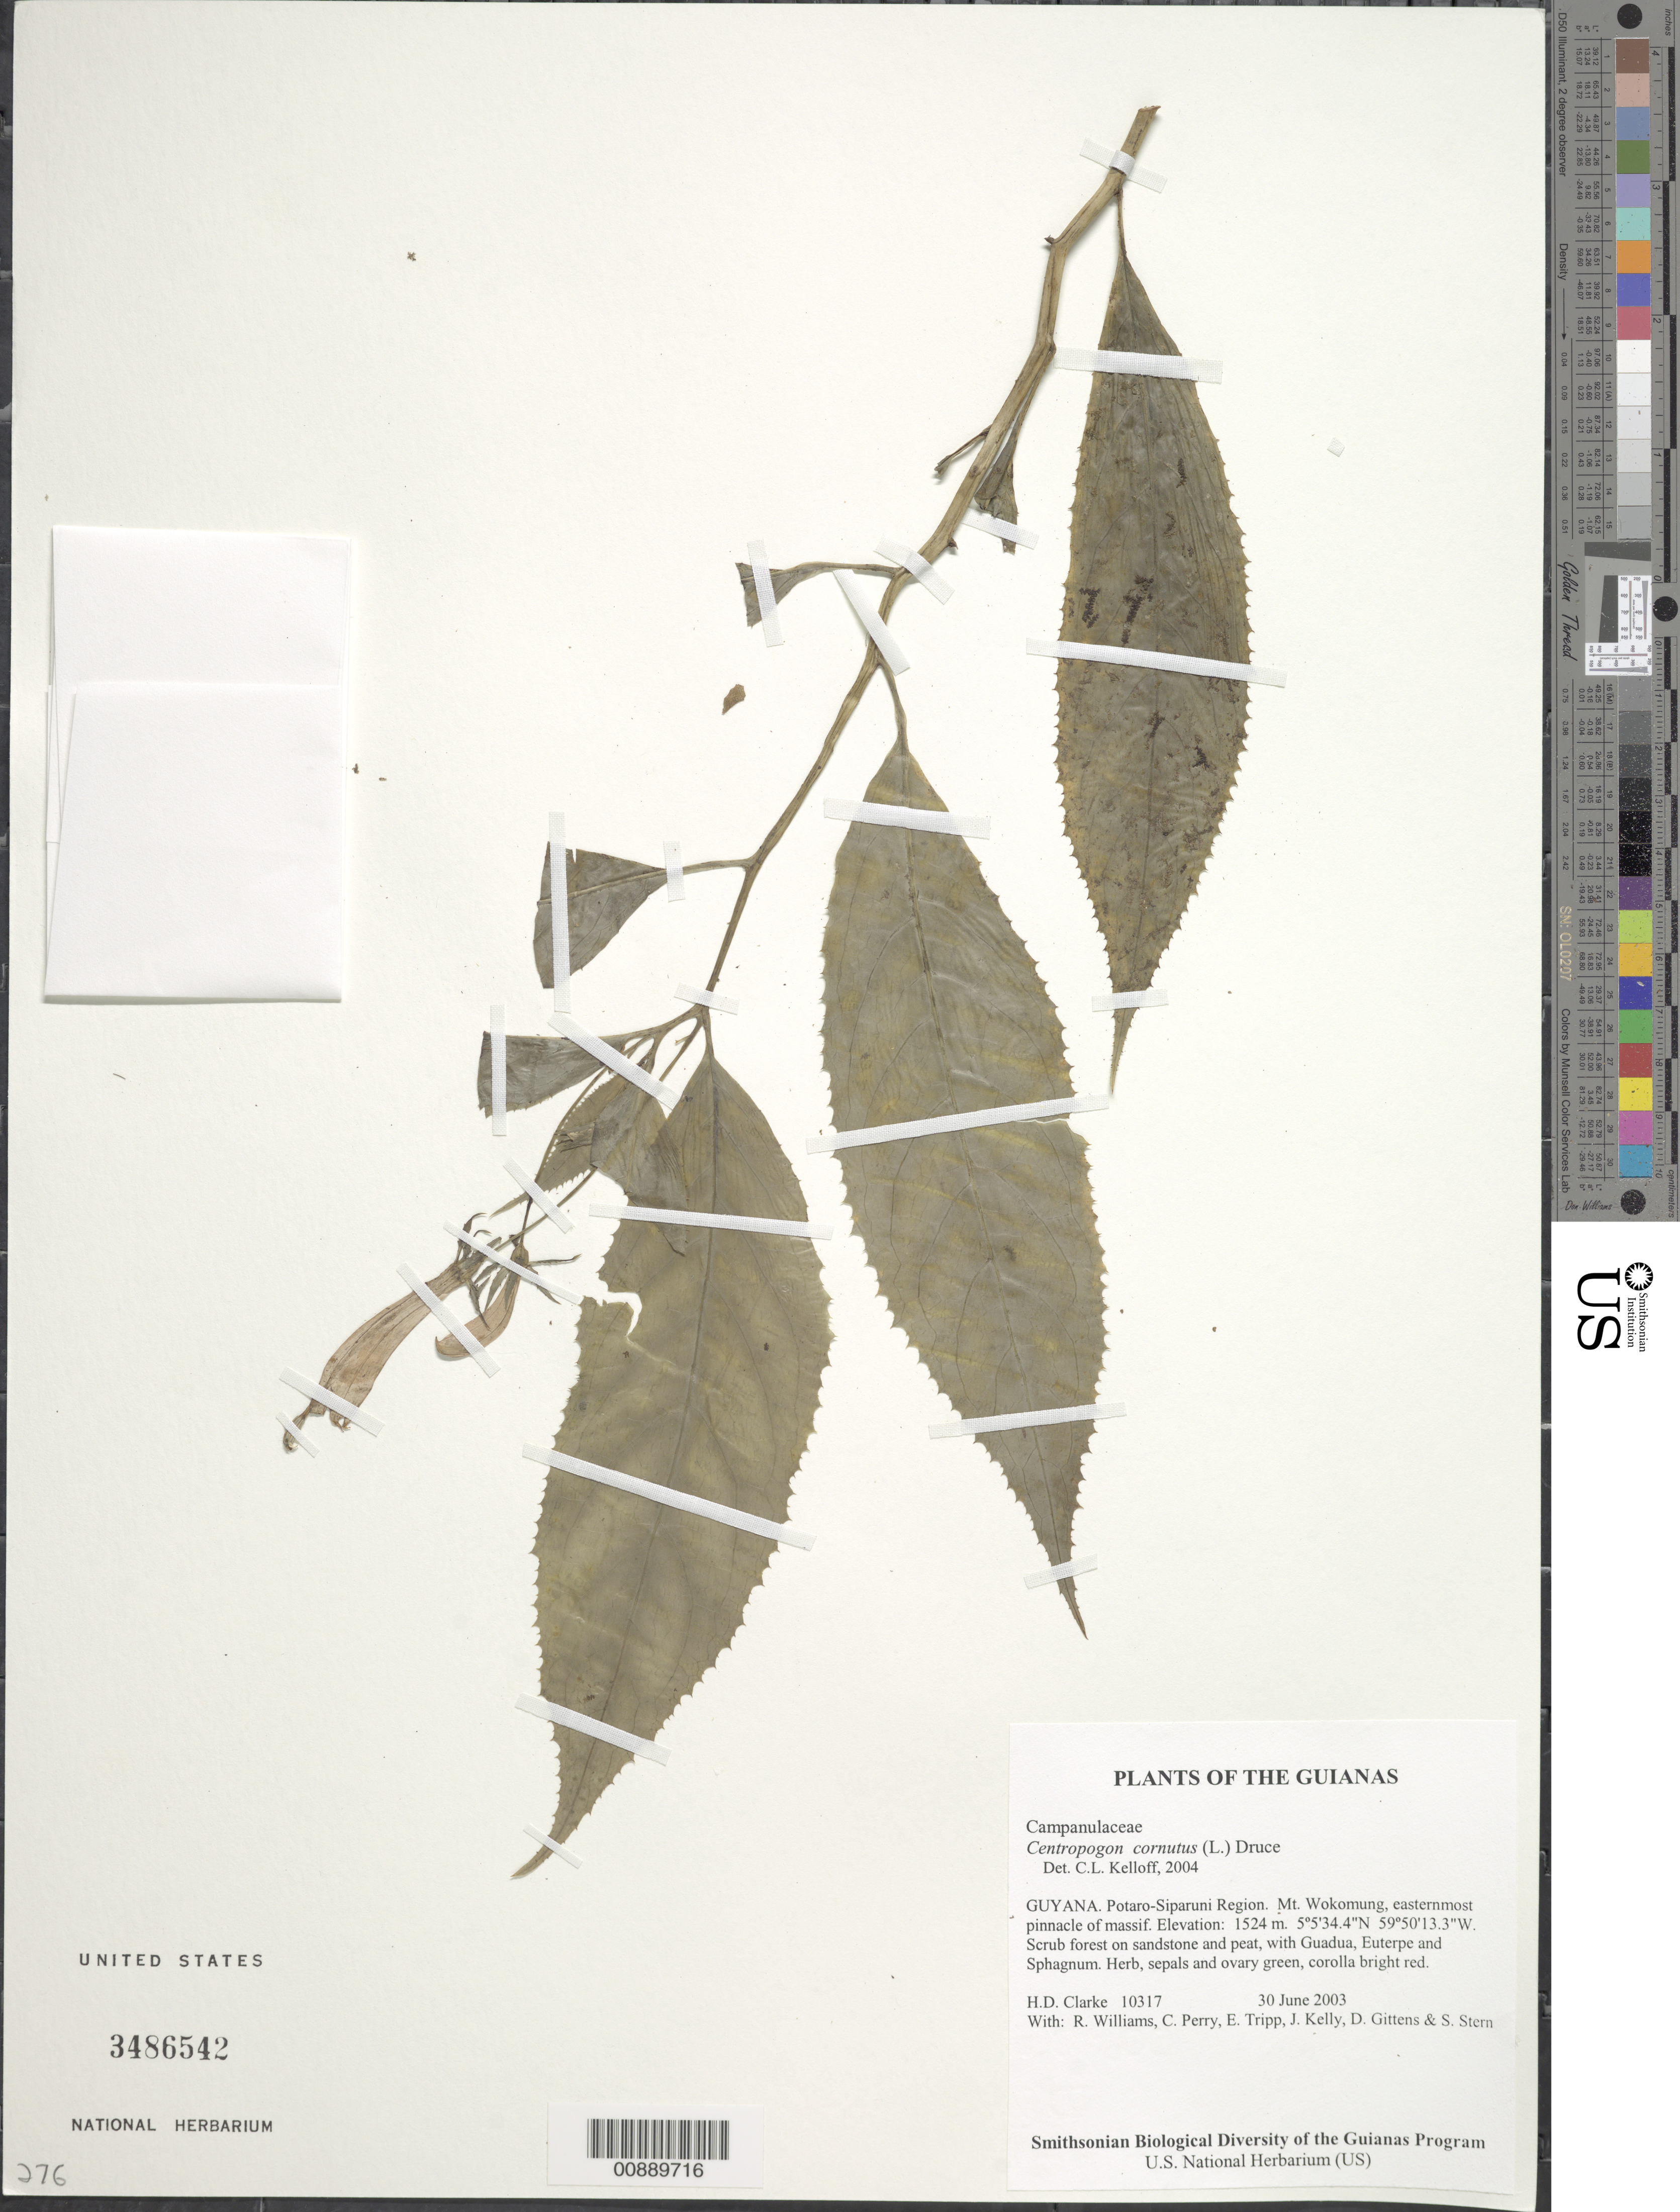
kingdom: Plantae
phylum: Tracheophyta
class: Magnoliopsida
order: Asterales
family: Campanulaceae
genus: Centropogon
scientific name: Centropogon cornutus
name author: (L.) Druce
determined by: Kelloff, Carol L., (US), Smithsonian Institution - National Museum of Natural History (UNITED STATES)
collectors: H. D. Clarke, R. Williams, C. Perry, E. Tripp, J. Kelly, D. Gittens & S. R. Stern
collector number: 10317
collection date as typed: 30 June 2003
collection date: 2003-06-30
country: Guyana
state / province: Potaro-Siparuni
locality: Mt. Wokomung, easternmost pinnacle of massif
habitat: Scrub forest on sandstone and peat, with Guadua, Euterpe and Sphagnum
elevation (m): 1524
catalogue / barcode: US 3486542